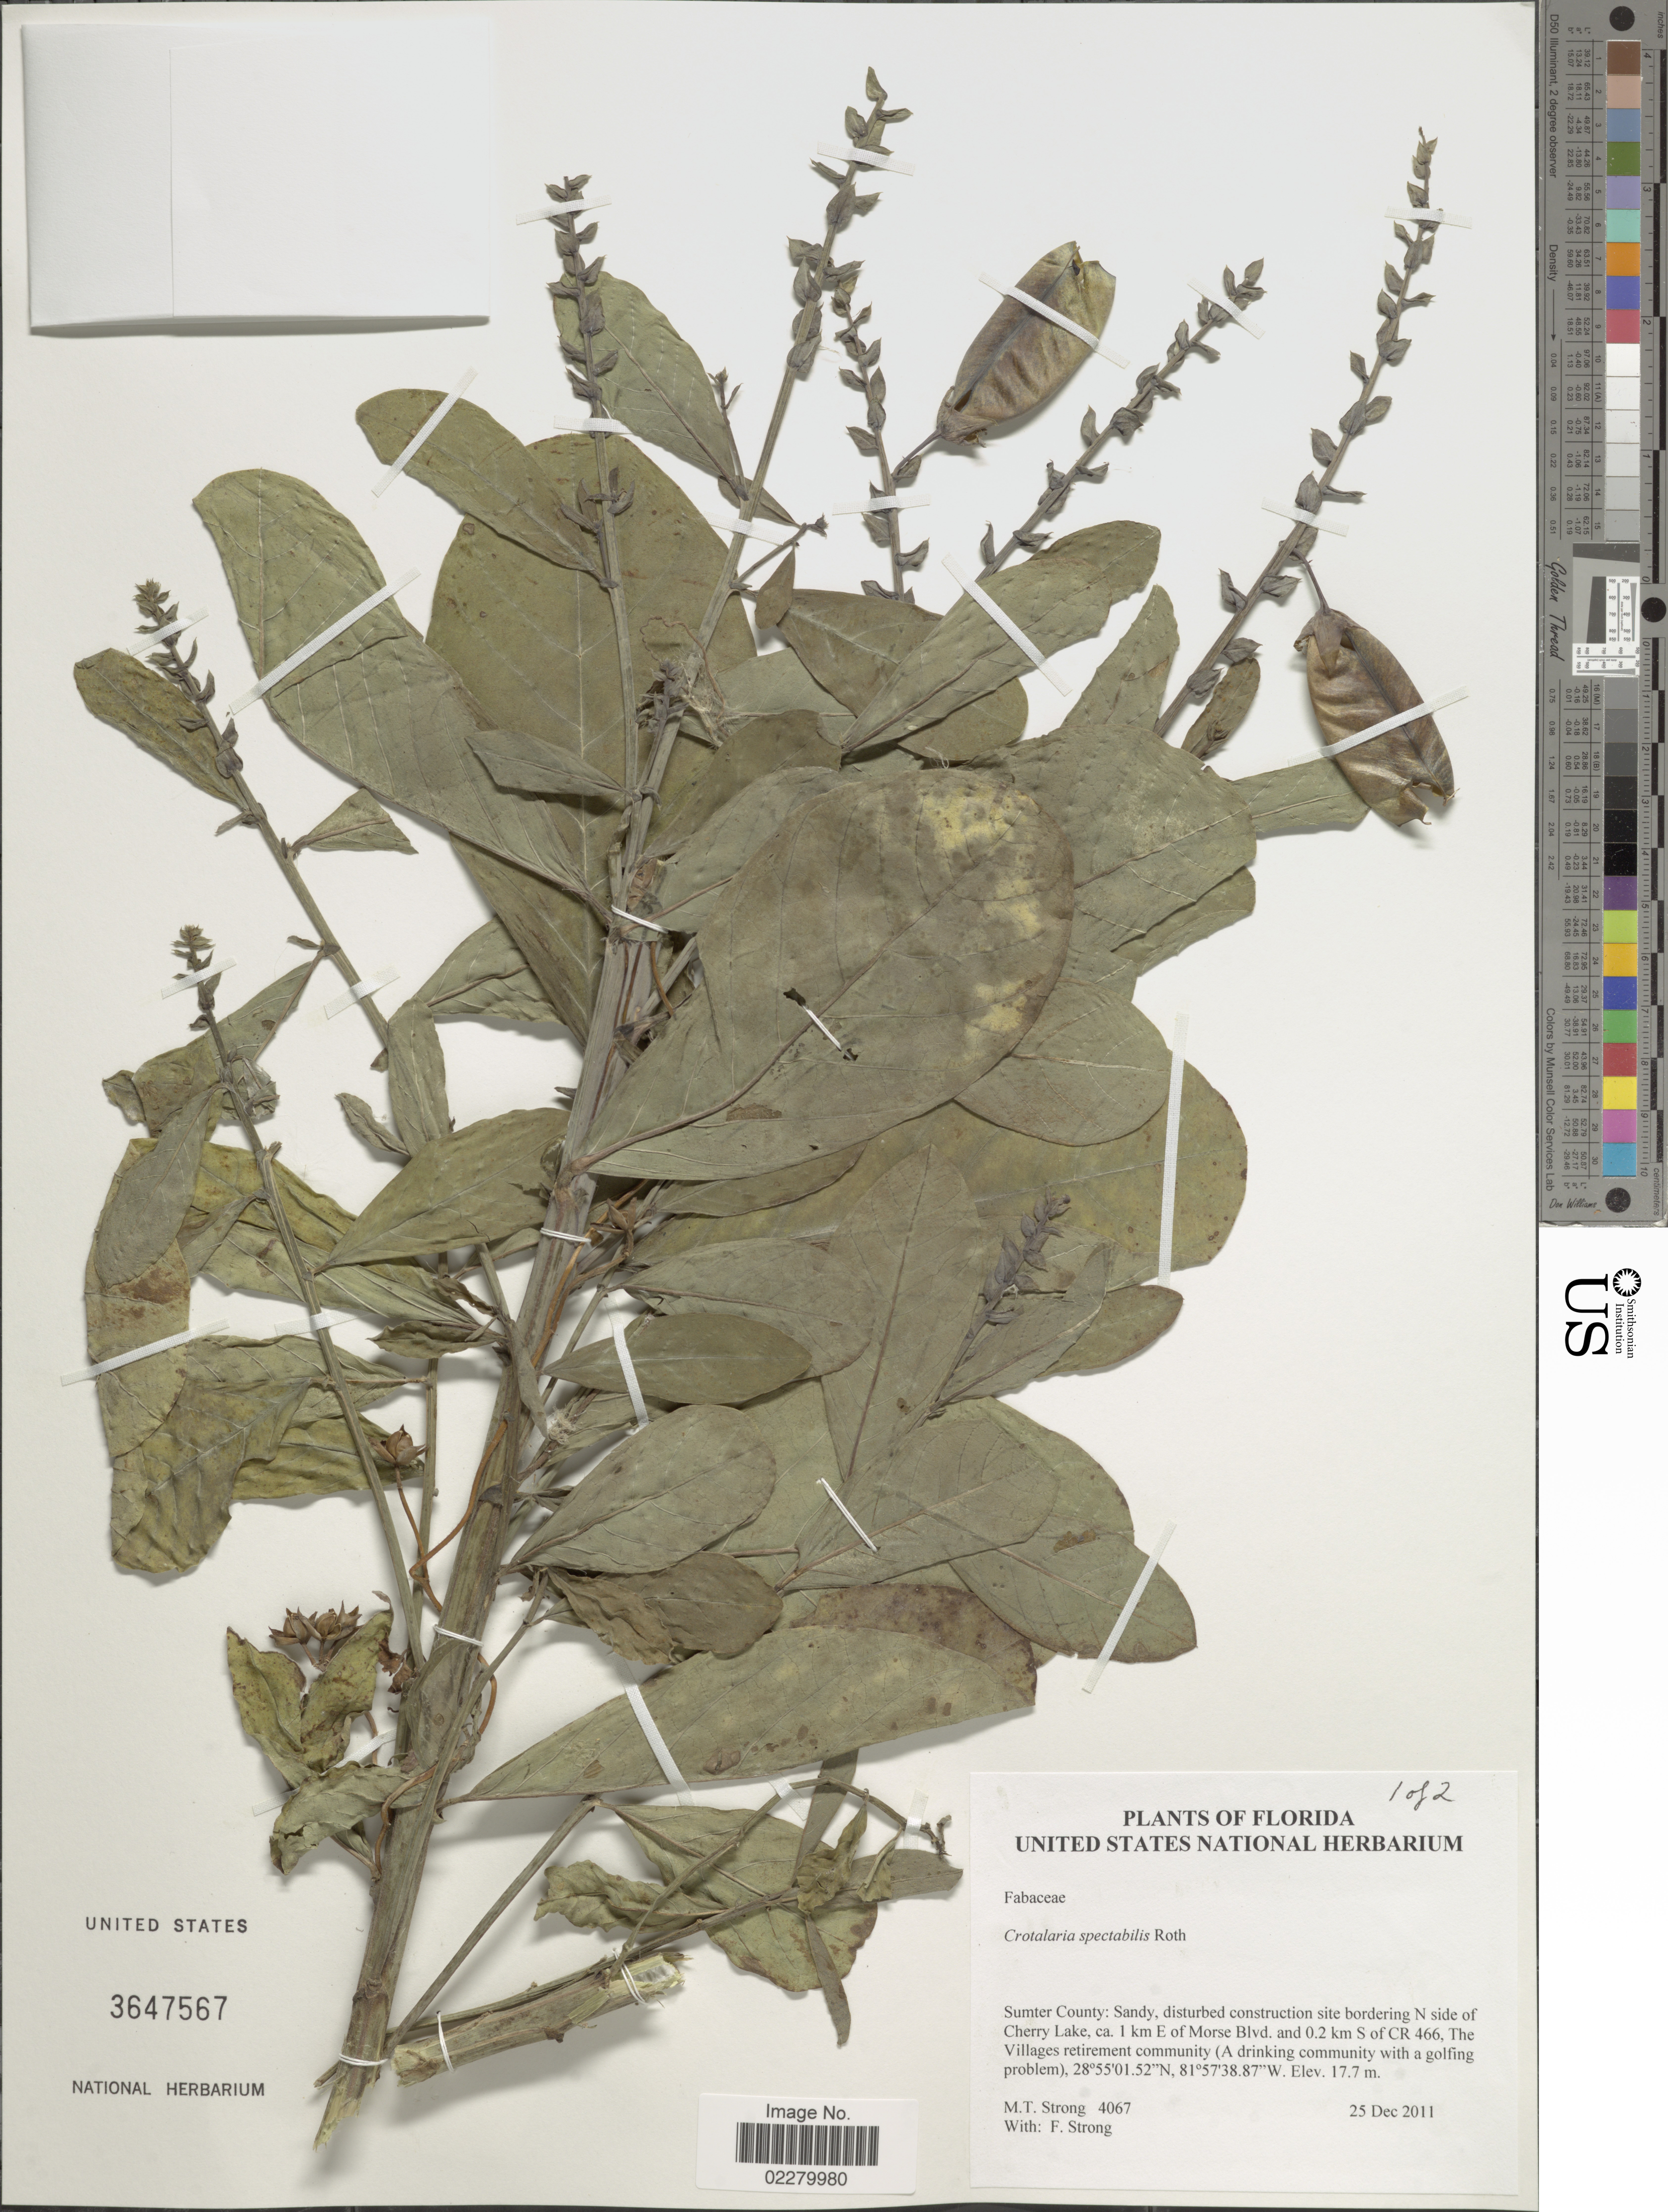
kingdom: Plantae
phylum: Tracheophyta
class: Magnoliopsida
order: Fabales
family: Fabaceae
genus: Crotalaria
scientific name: Crotalaria spectabilis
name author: Roth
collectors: M. T. Strong & F. Strong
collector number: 4067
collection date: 2011-12-25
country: United States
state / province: Florida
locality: Sumter County: Sandy, disturbed construction site bordering N side of Cherry Lake, ca. 1 km E of Morse Blvd. and 0.2 km S of CR 466, The Villages retirement community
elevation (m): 177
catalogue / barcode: US 3647567